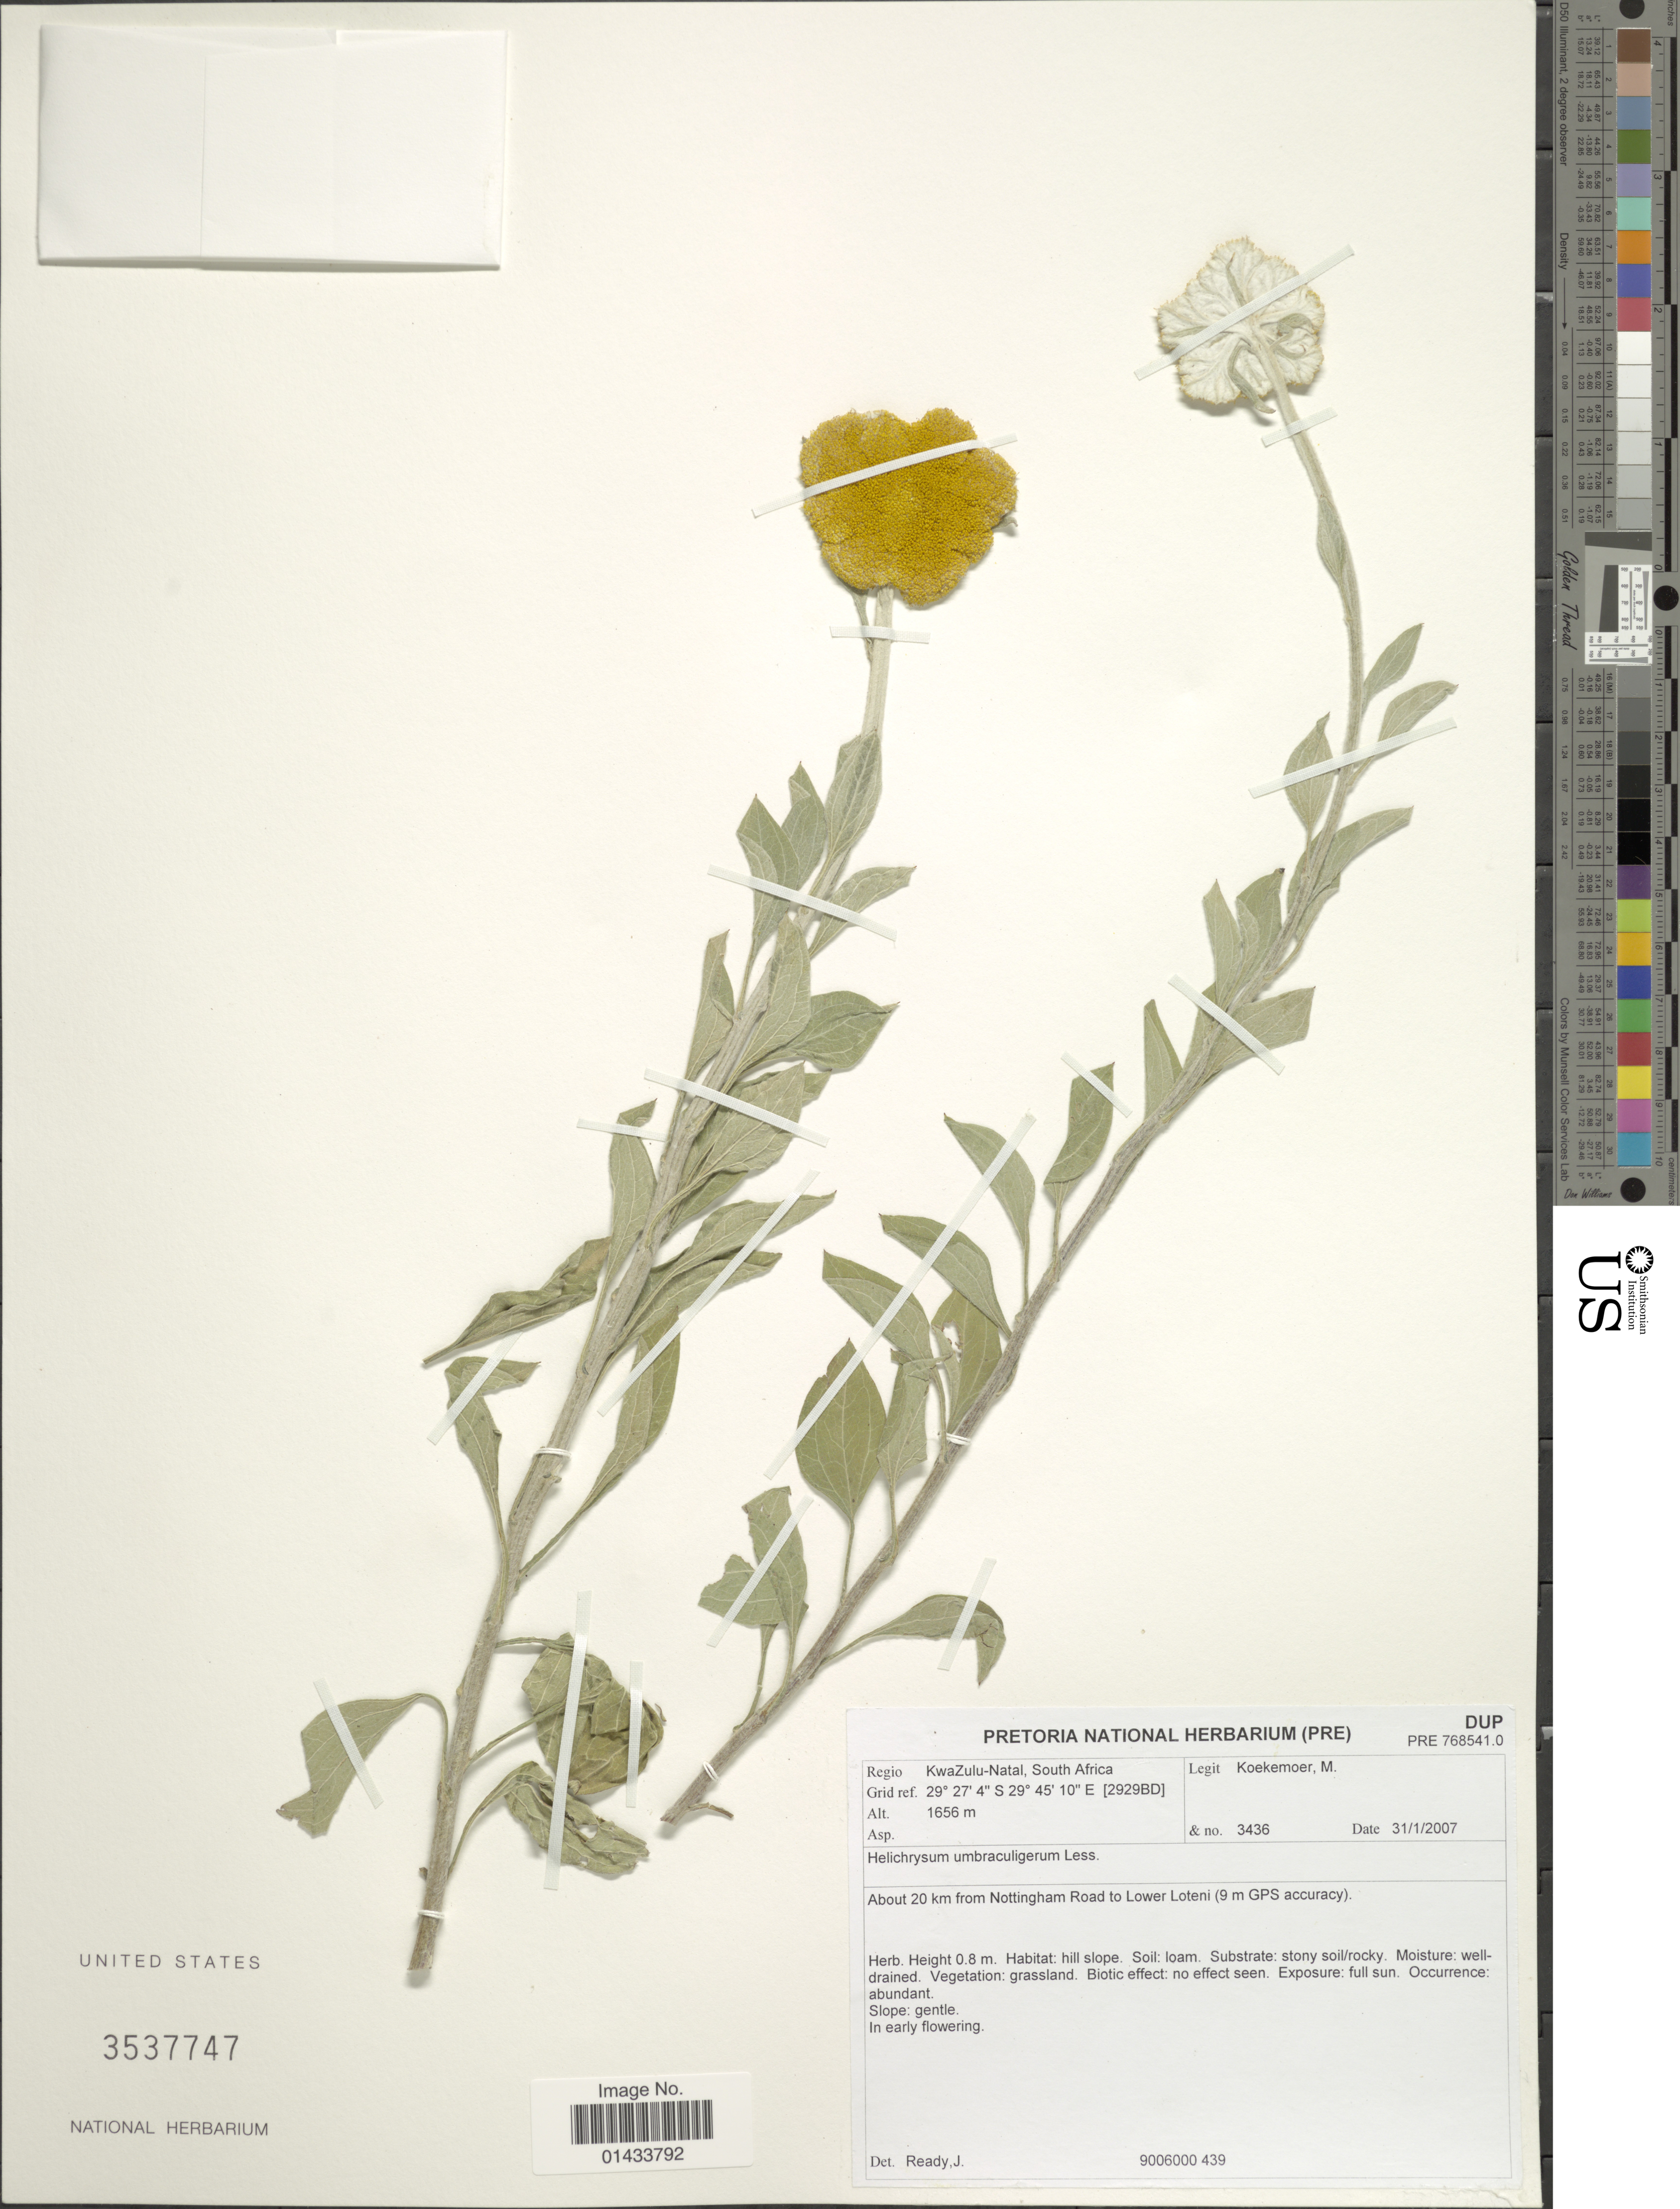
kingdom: Plantae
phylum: Tracheophyta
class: Magnoliopsida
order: Asterales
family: Asteraceae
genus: Helichrysum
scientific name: Helichrysum umbraculigerum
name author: Less.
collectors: M. Koekemoer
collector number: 3436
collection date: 2007-01-31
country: South Africa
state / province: KwaZulu-Natal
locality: Regio KwaZulu-Natal, South Africa, Grid ref. [2929BD], About 20 km from Nottingham Road to Lower Loteni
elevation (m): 1656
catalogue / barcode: US 3537747